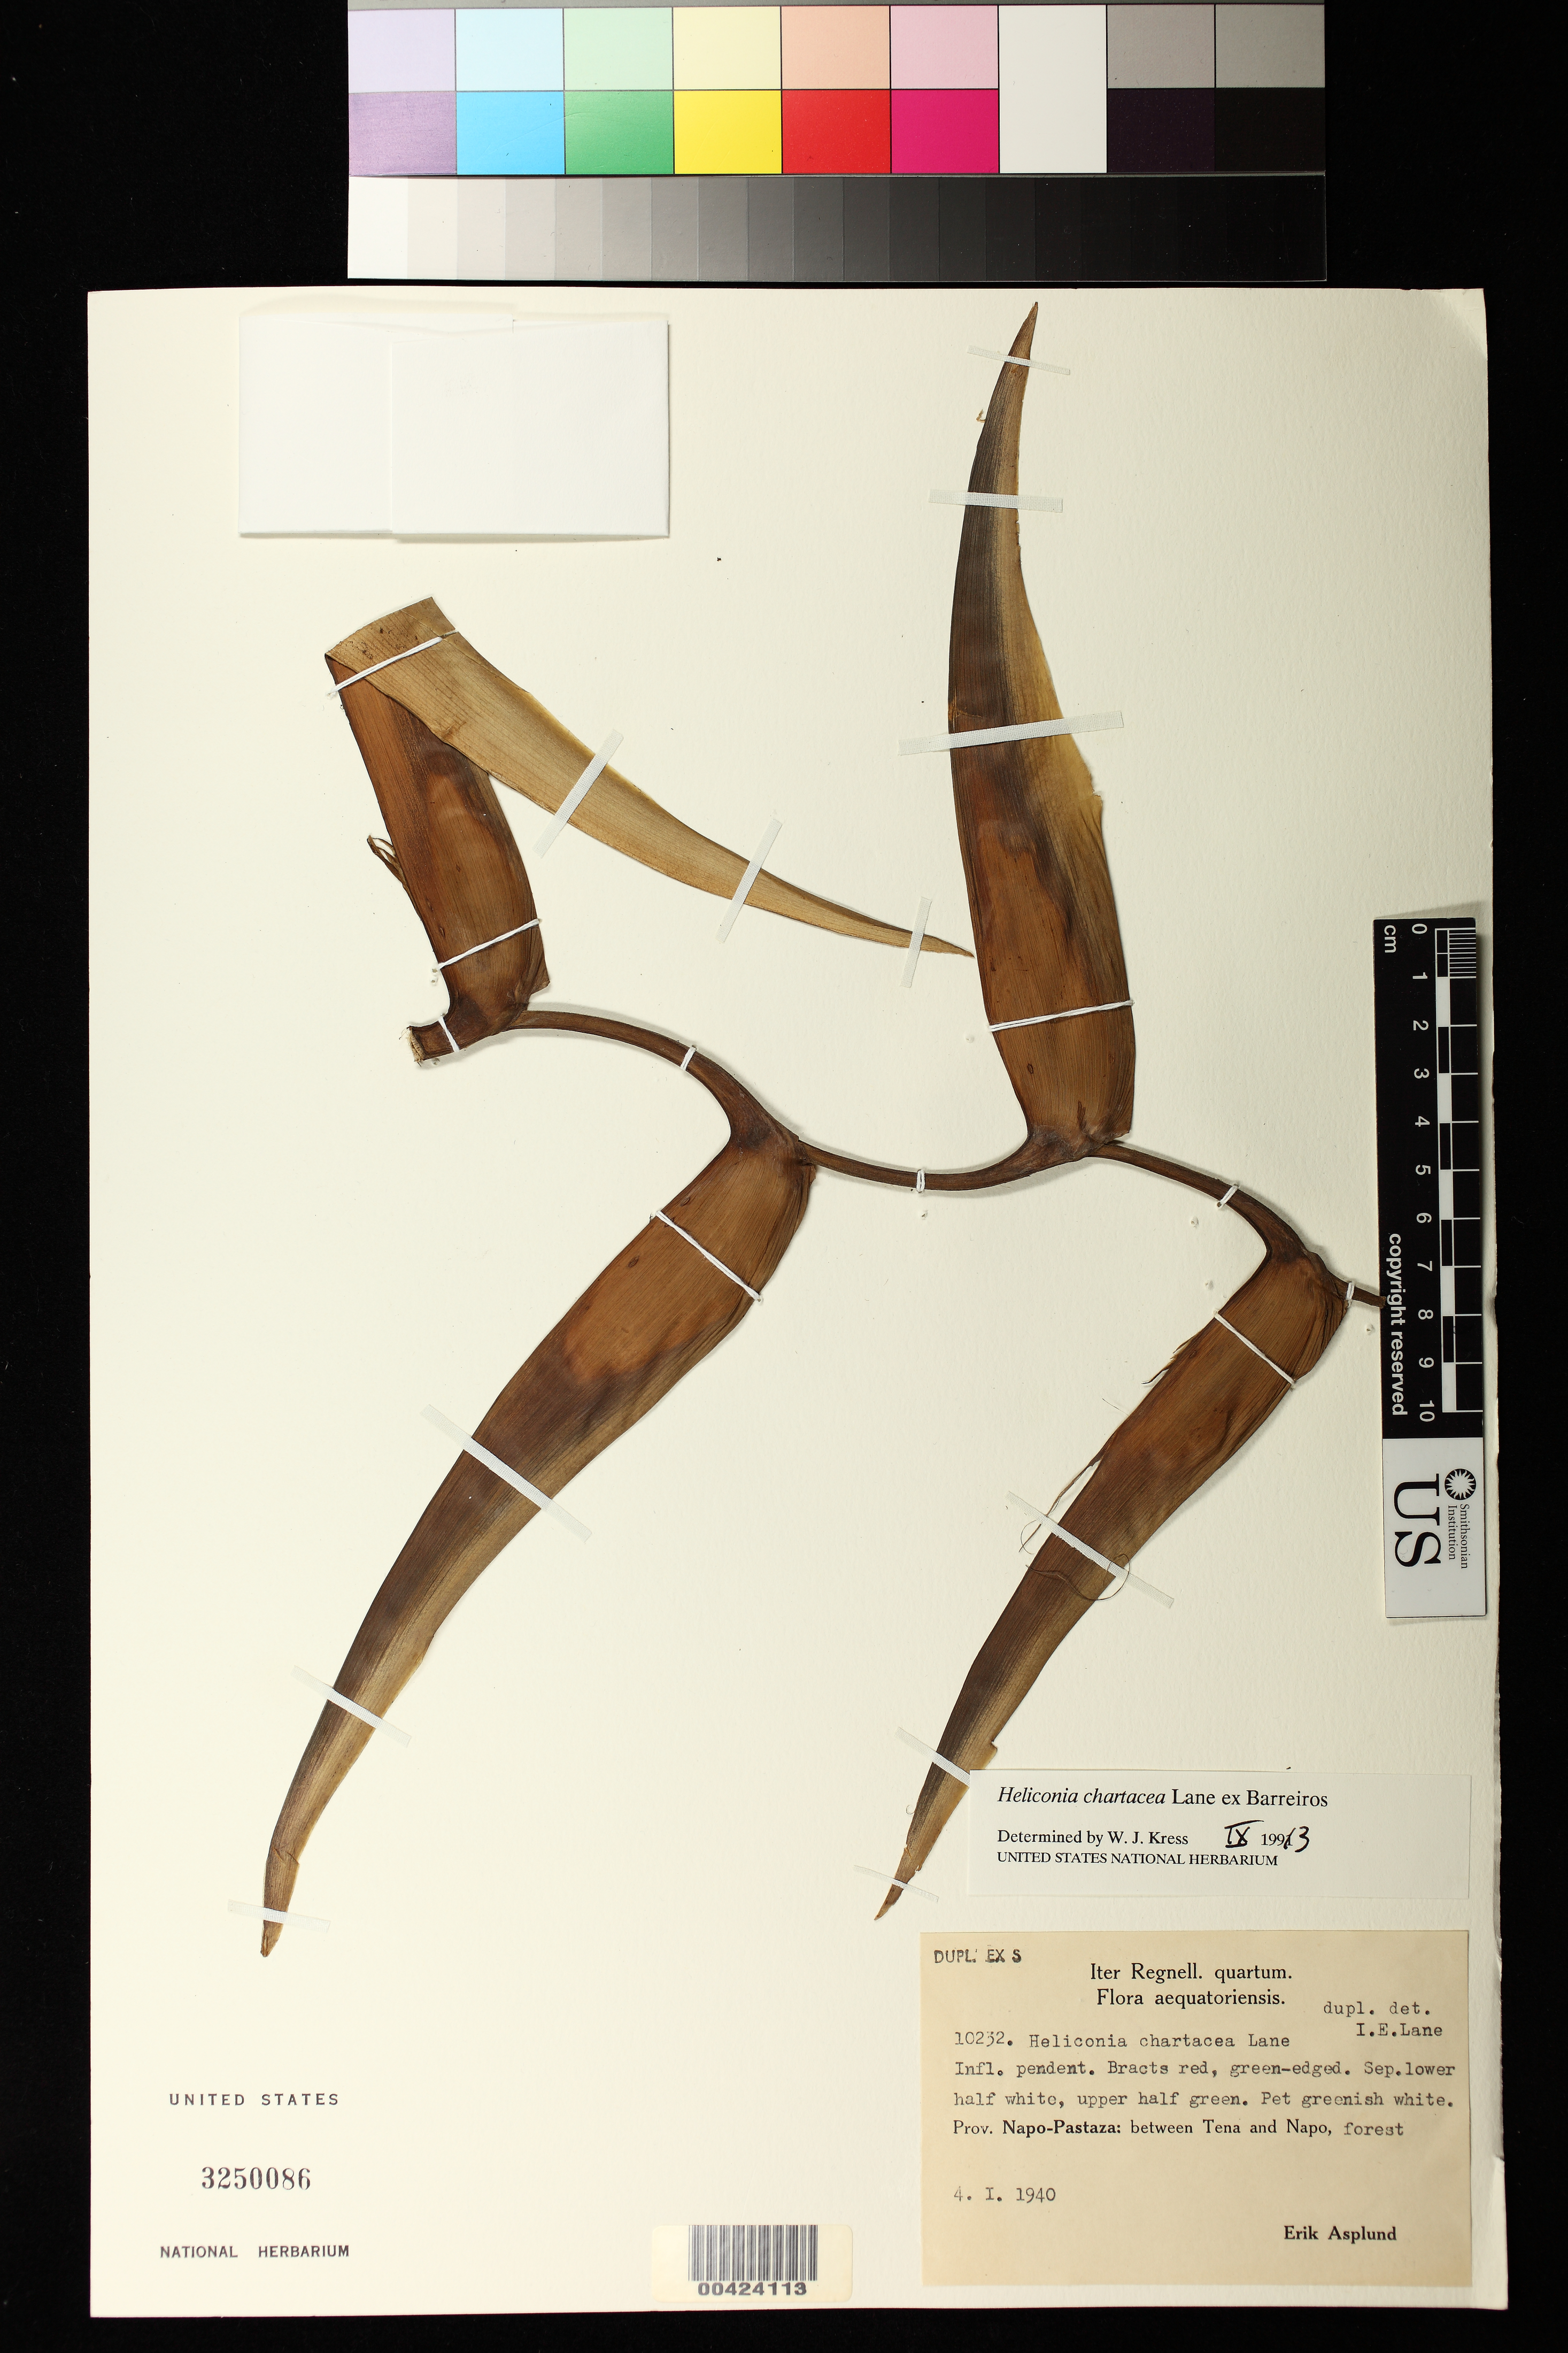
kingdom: Plantae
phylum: Tracheophyta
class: Liliopsida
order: Zingiberales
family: Heliconiaceae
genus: Heliconia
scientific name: Heliconia chartacea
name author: Lane ex Barreiros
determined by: Kress, W. J., (US), Smithsonian Institution - National Museum of Natural History (UNITED STATES)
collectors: E. Asplund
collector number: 10232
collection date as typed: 04 Jan 1940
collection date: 1940-01-04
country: Ecuador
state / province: Napo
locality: Between Tena and Napo, Prov. of Napo-pastaza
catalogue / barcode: US 3250086